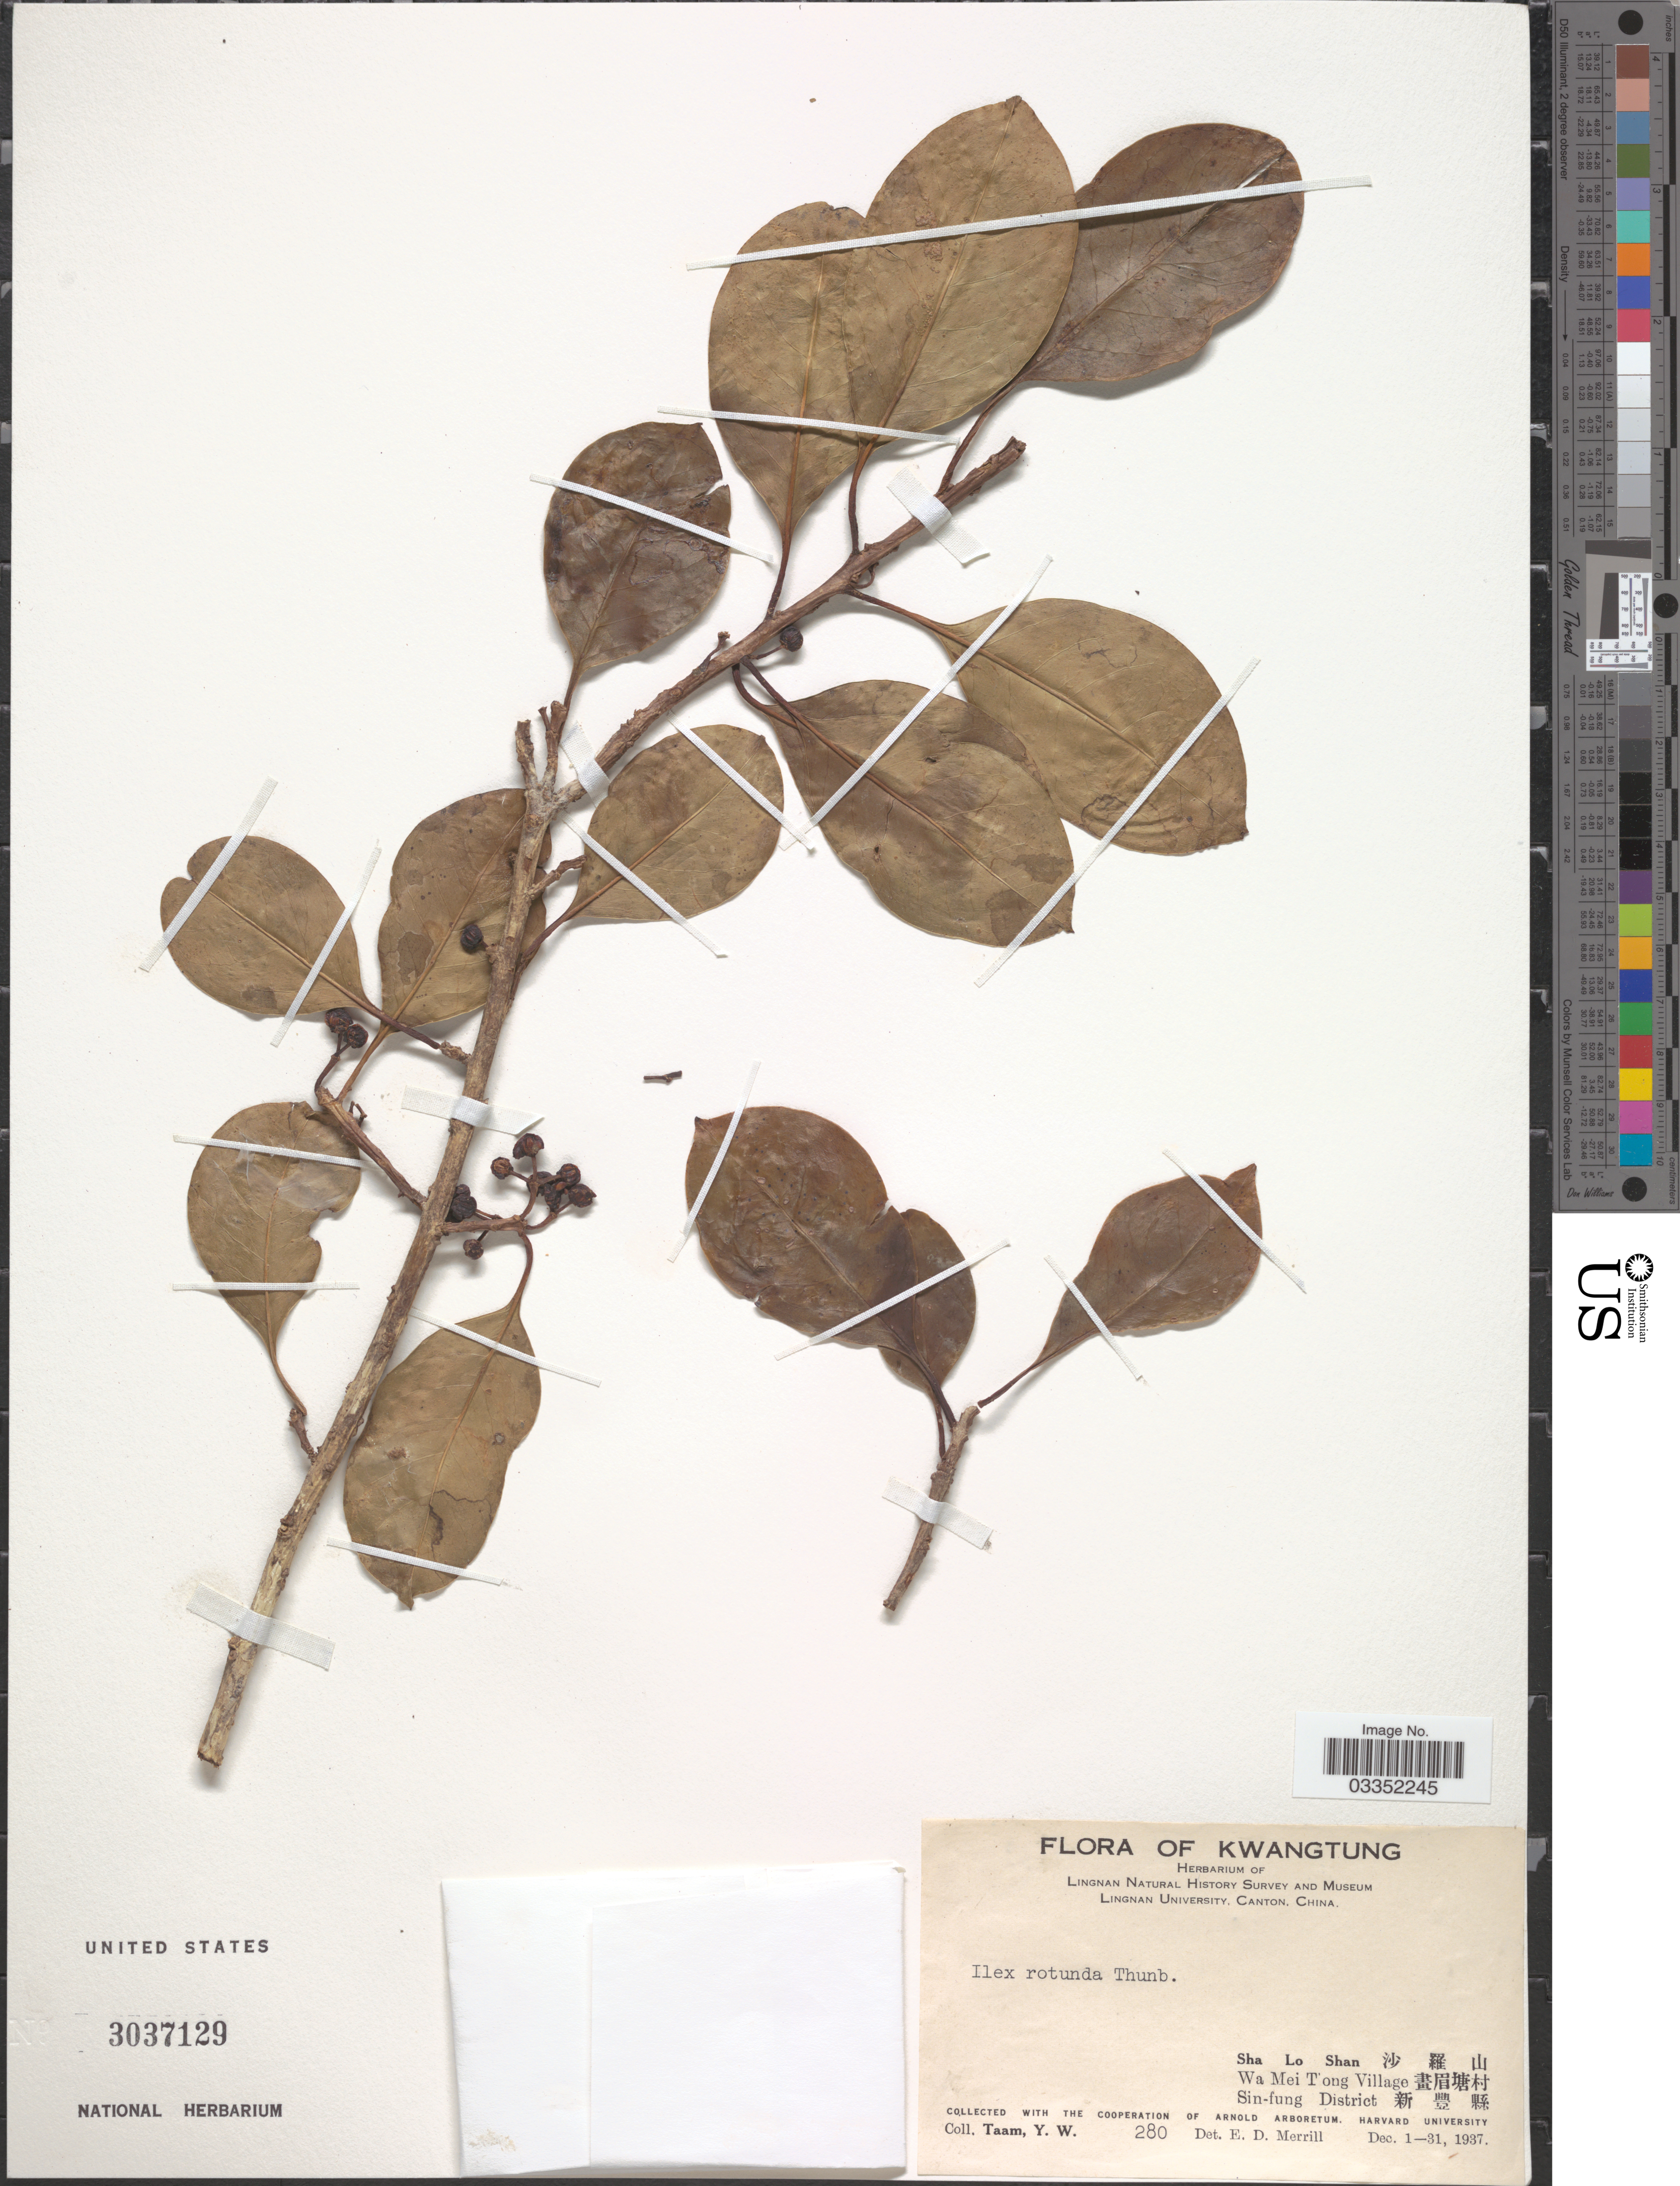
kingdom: Plantae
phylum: Tracheophyta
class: Magnoliopsida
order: Aquifoliales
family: Aquifoliaceae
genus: Ilex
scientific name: Ilex rotunda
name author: Thunb.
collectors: Y. W. Taam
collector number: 280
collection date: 1937-12-01/1937-12-31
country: China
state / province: Guangdong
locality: Kwangtung, Sha Lo Shan X, Wa Mei T'ong Village X, Sin-fung District X.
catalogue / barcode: US 3037129